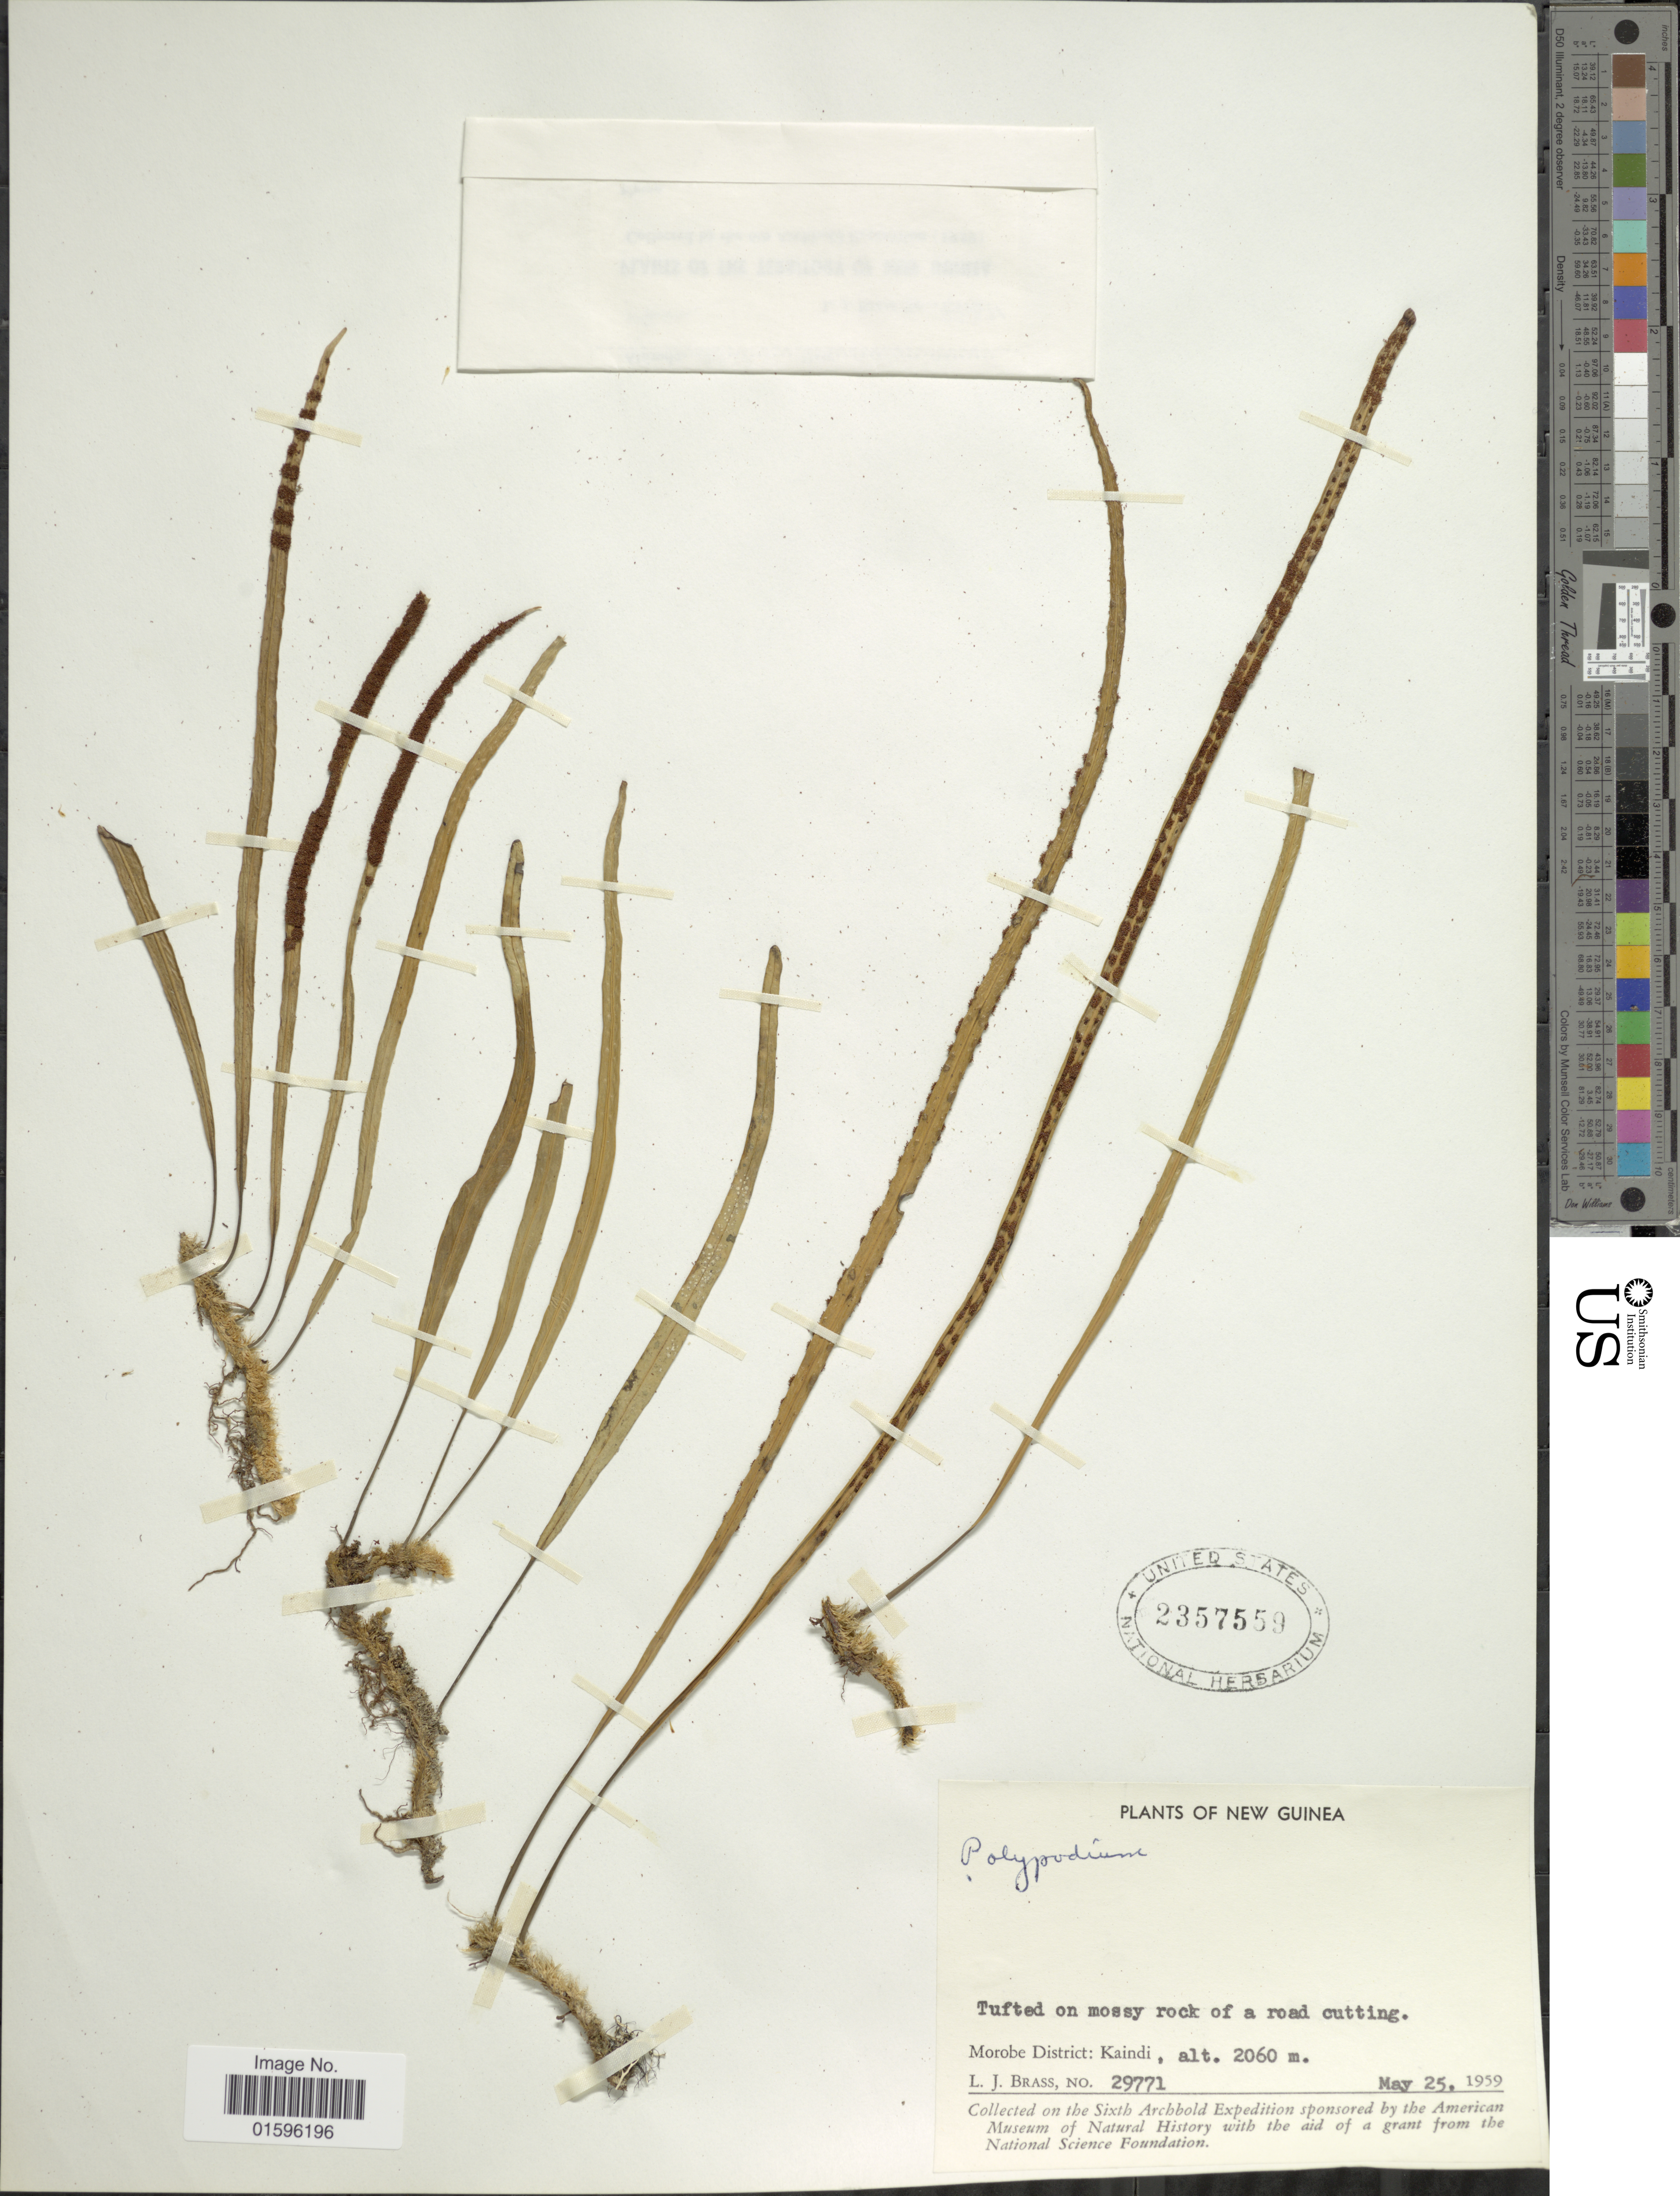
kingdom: Plantae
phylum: Tracheophyta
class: Polypodiopsida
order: Polypodiales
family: Polypodiaceae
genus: Polypodium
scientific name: Polypodium sp.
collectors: L. J. Brass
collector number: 29771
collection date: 1959-05-25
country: Papua New Guinea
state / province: Morobe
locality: New Guinea, Morobe District: Kaindi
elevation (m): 2060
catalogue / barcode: US 2357559